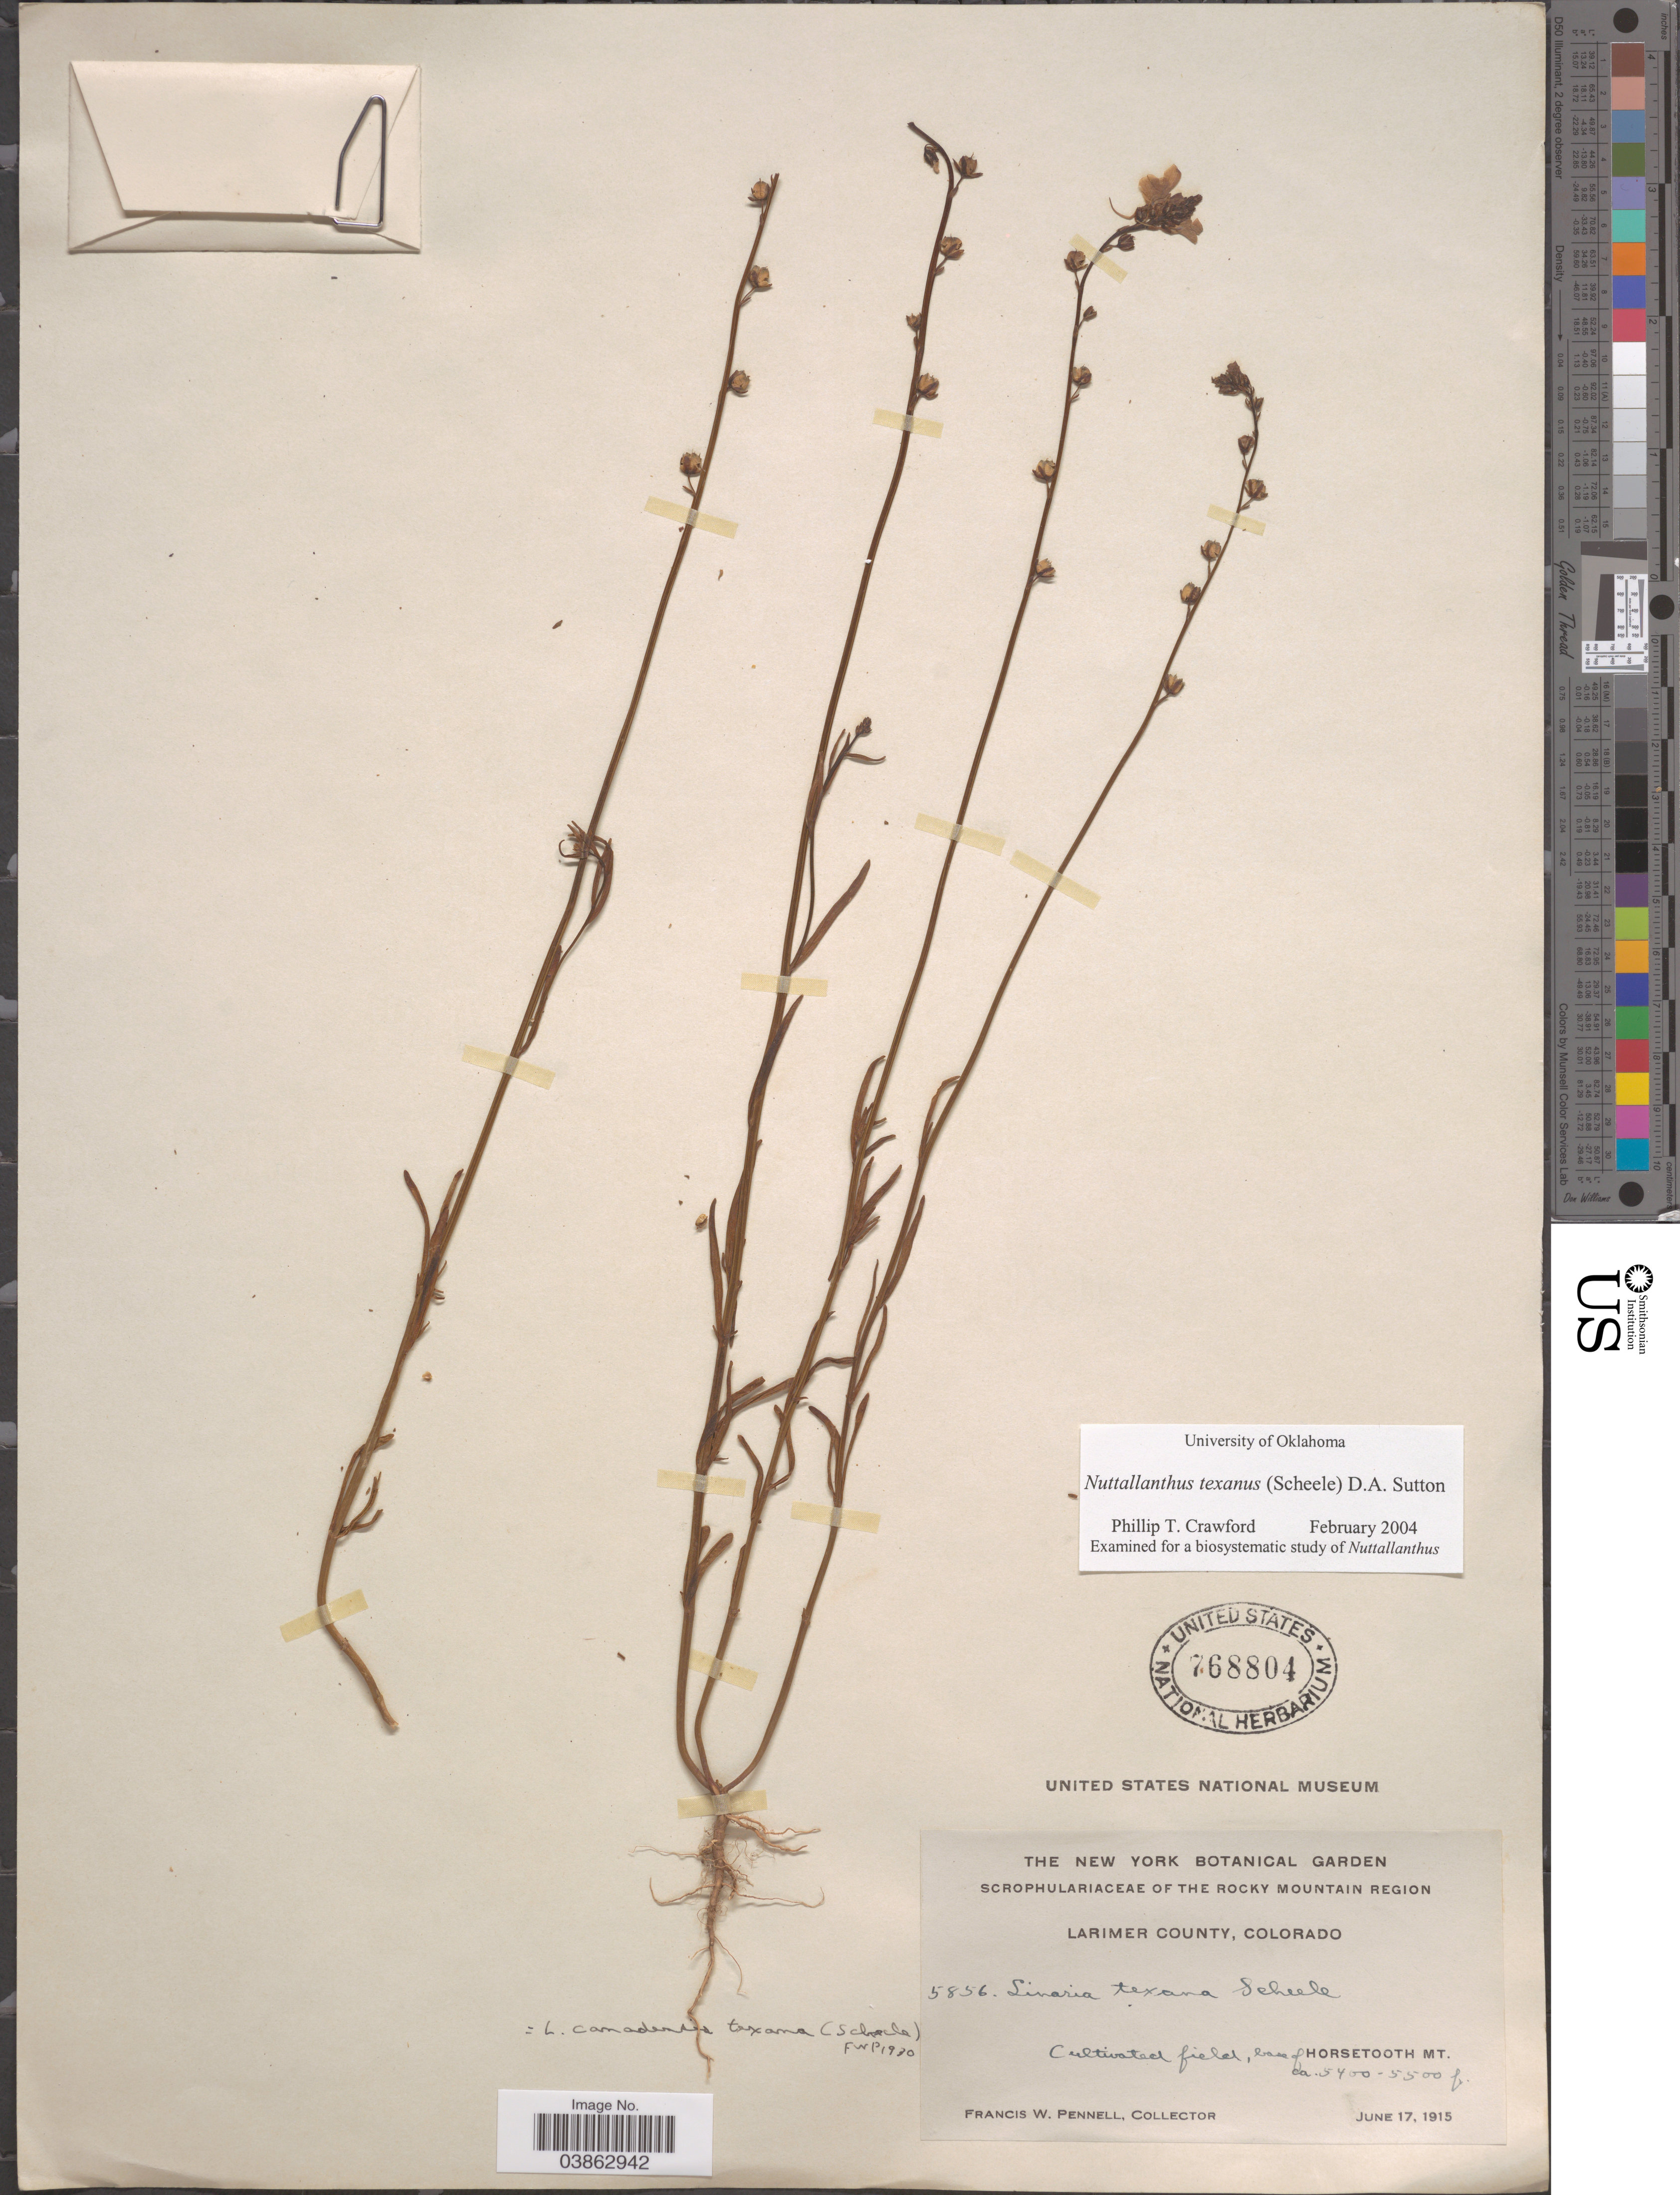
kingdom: Plantae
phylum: Tracheophyta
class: Magnoliopsida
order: Lamiales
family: Plantaginaceae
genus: Linaria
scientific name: Linaria texana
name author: Scheele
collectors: F. W. Pennell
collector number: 5856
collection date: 1915-06-17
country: United States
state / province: Colorado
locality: The New York Botanical Garden. The Rocky Mountain Region. Larimer County. Cultivated field, base of Horsetooth Mt.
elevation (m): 1646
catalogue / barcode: US 768804